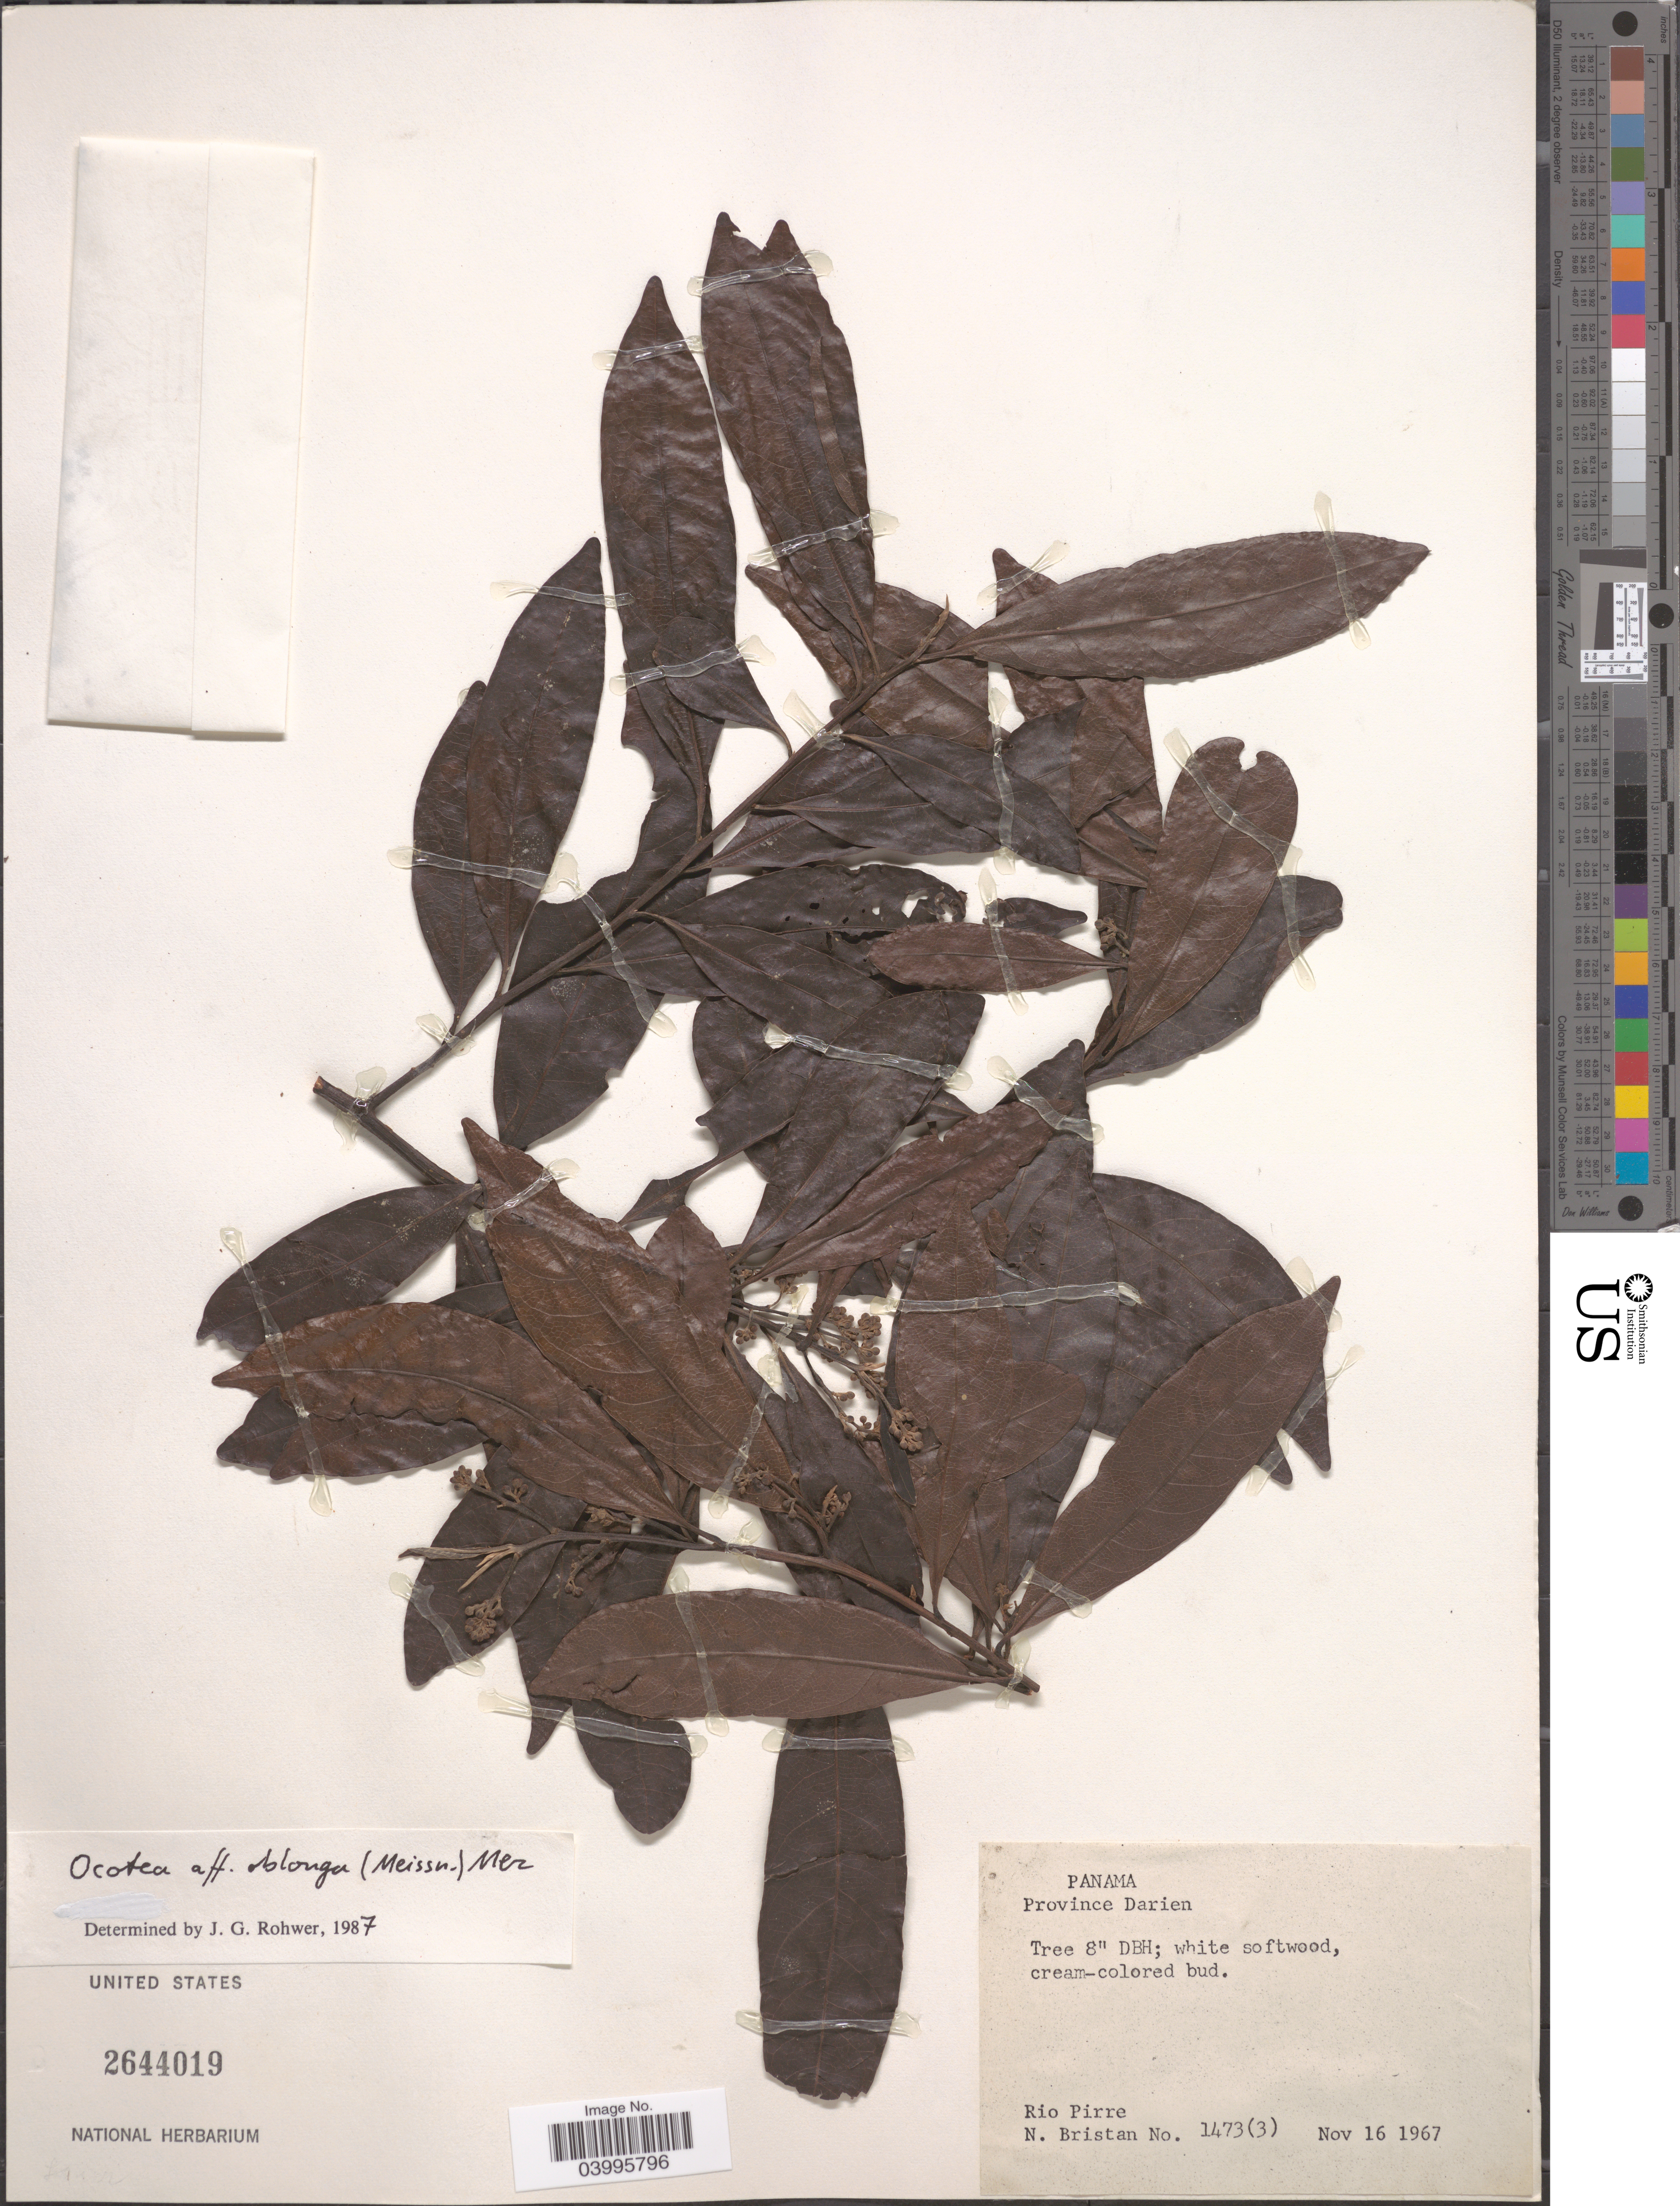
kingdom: Plantae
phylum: Tracheophyta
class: Magnoliopsida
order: Laurales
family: Lauraceae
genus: Ocotea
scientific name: Ocotea oblonga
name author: (Meisn.) Mez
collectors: N. Bristan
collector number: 1473(3)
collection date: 1967-11-16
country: Panama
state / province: Darien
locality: Rio Pirre.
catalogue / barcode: US 2644019